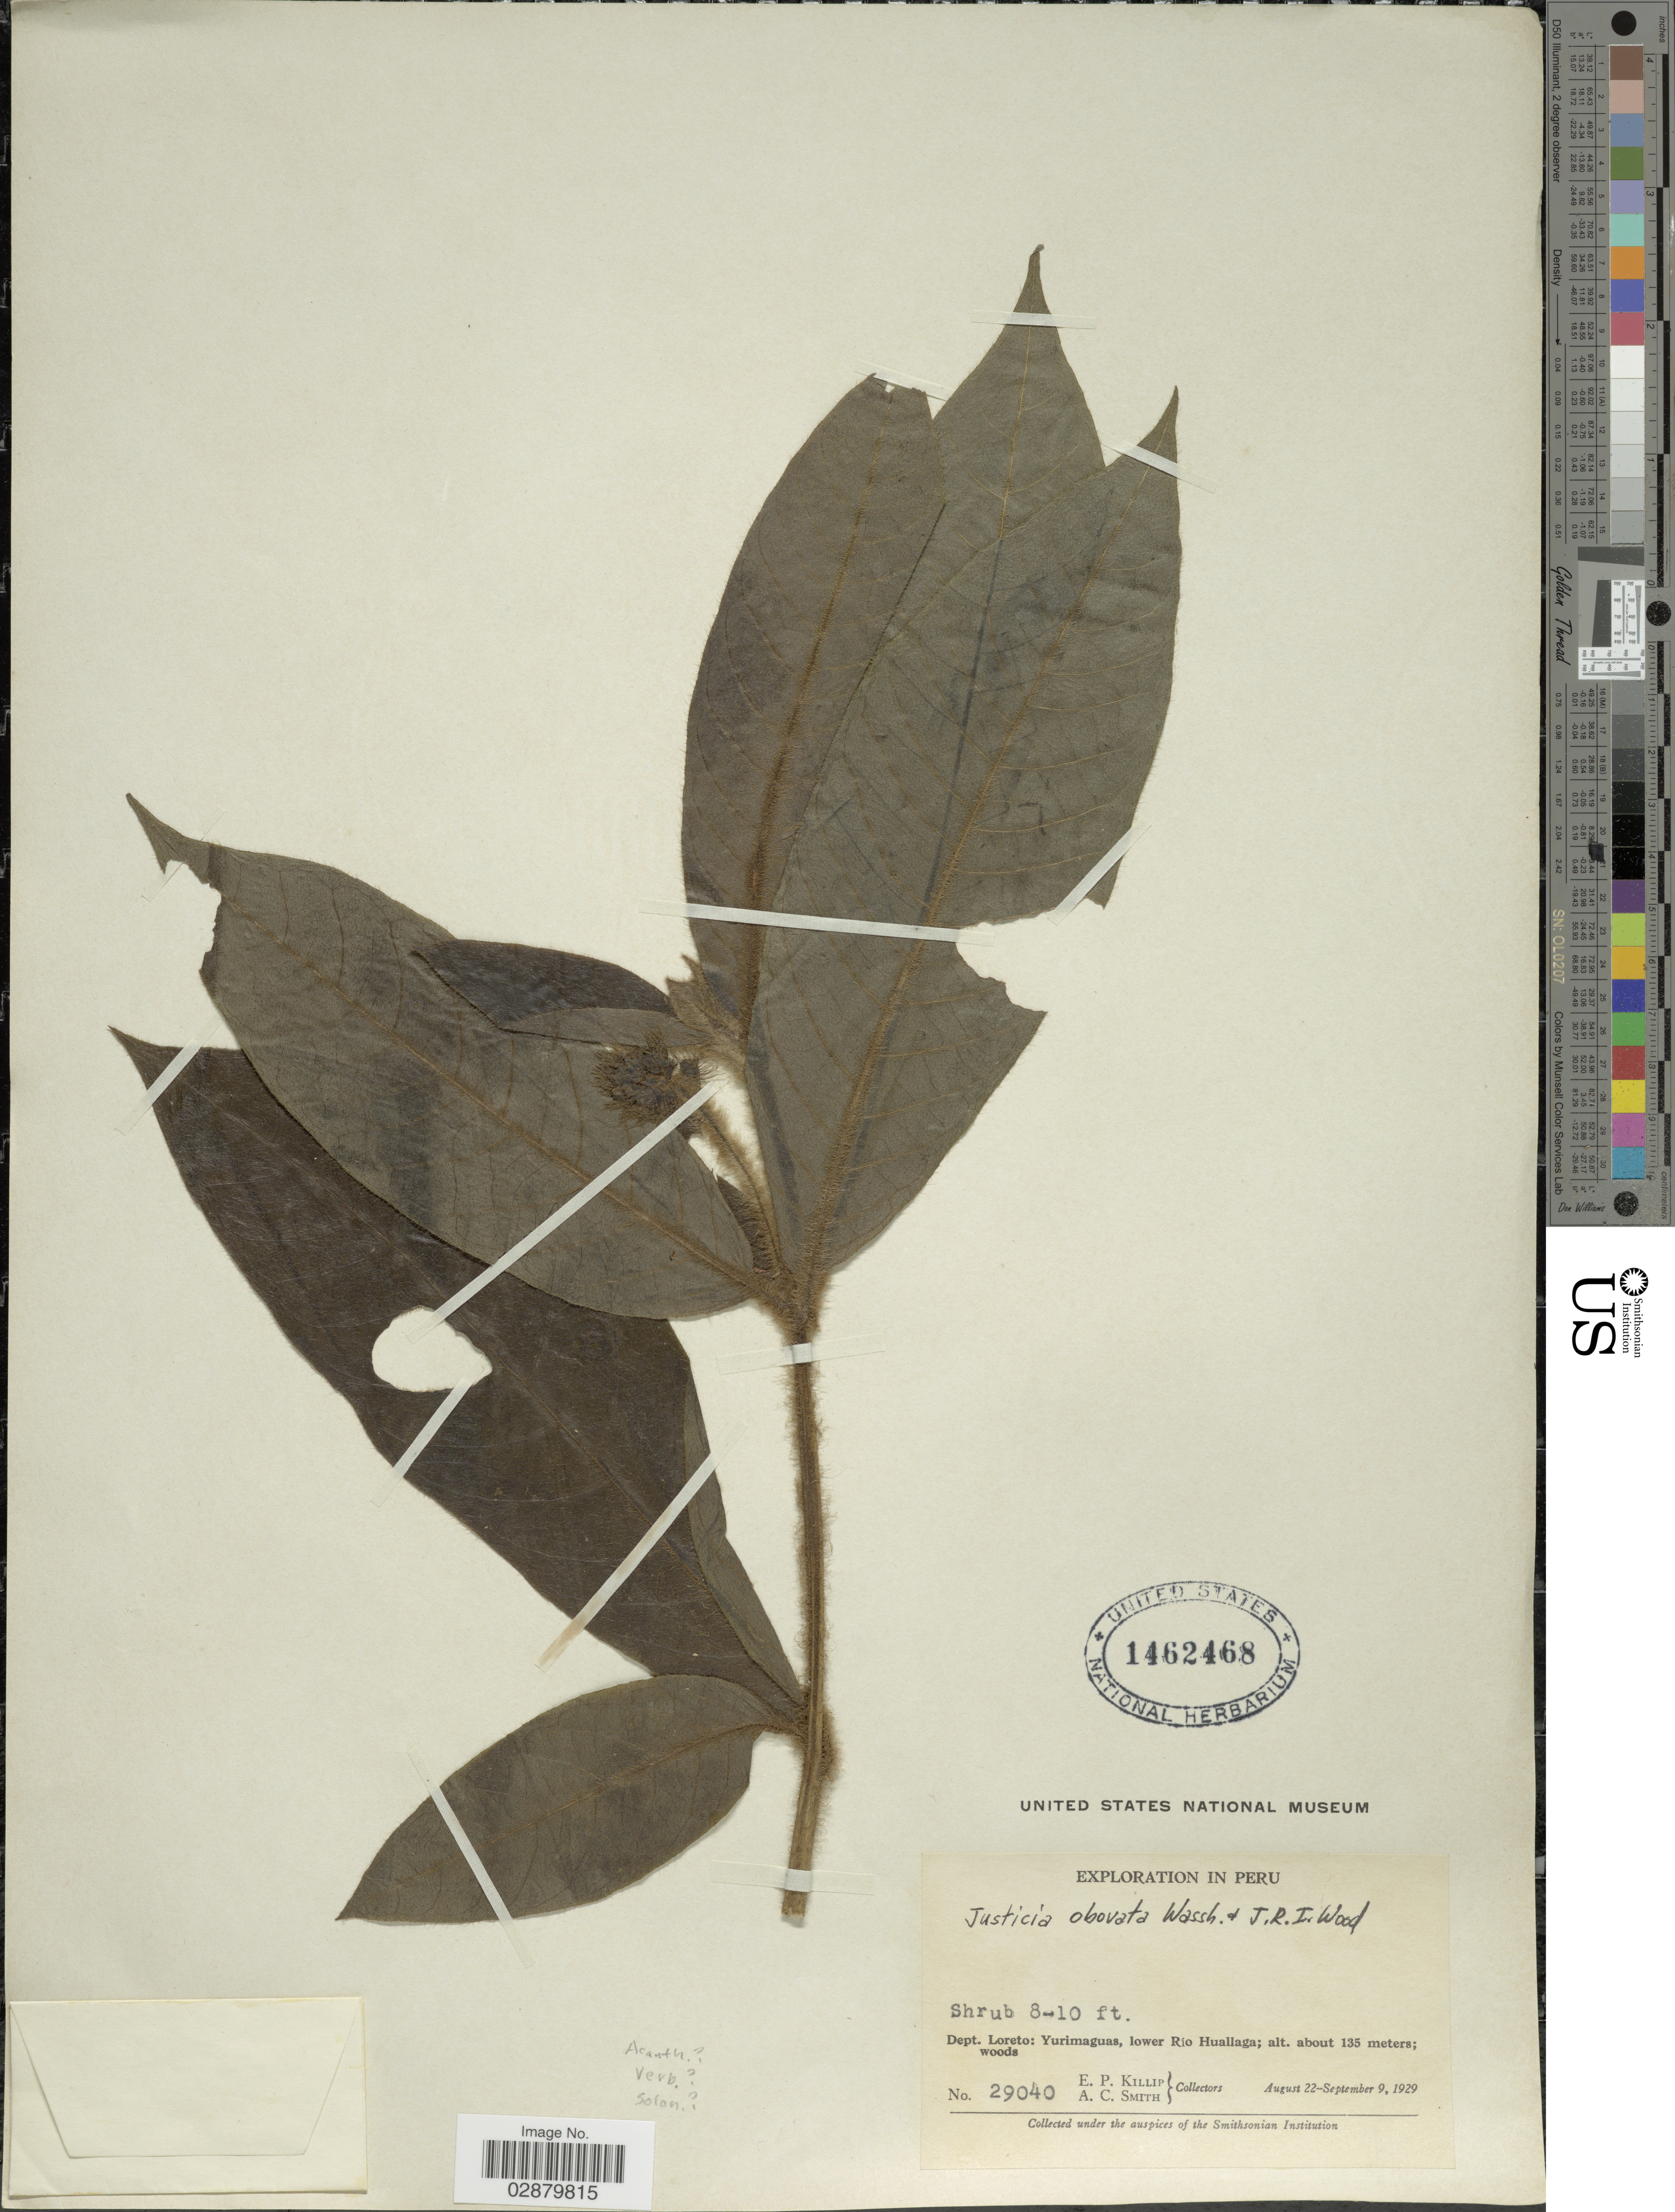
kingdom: Plantae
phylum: Tracheophyta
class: Magnoliopsida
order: Lamiales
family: Acanthaceae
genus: Justicia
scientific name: Justicia obovata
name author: Wassh. & J.R.I. Wood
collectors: E. P. Killip & A. C. Smith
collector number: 29040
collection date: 1929-08-22/1929-09-09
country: Peru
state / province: Loreto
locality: Dept. Loreto: Yurimaguas, lower Río Huallaga.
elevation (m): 135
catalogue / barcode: US 1462468